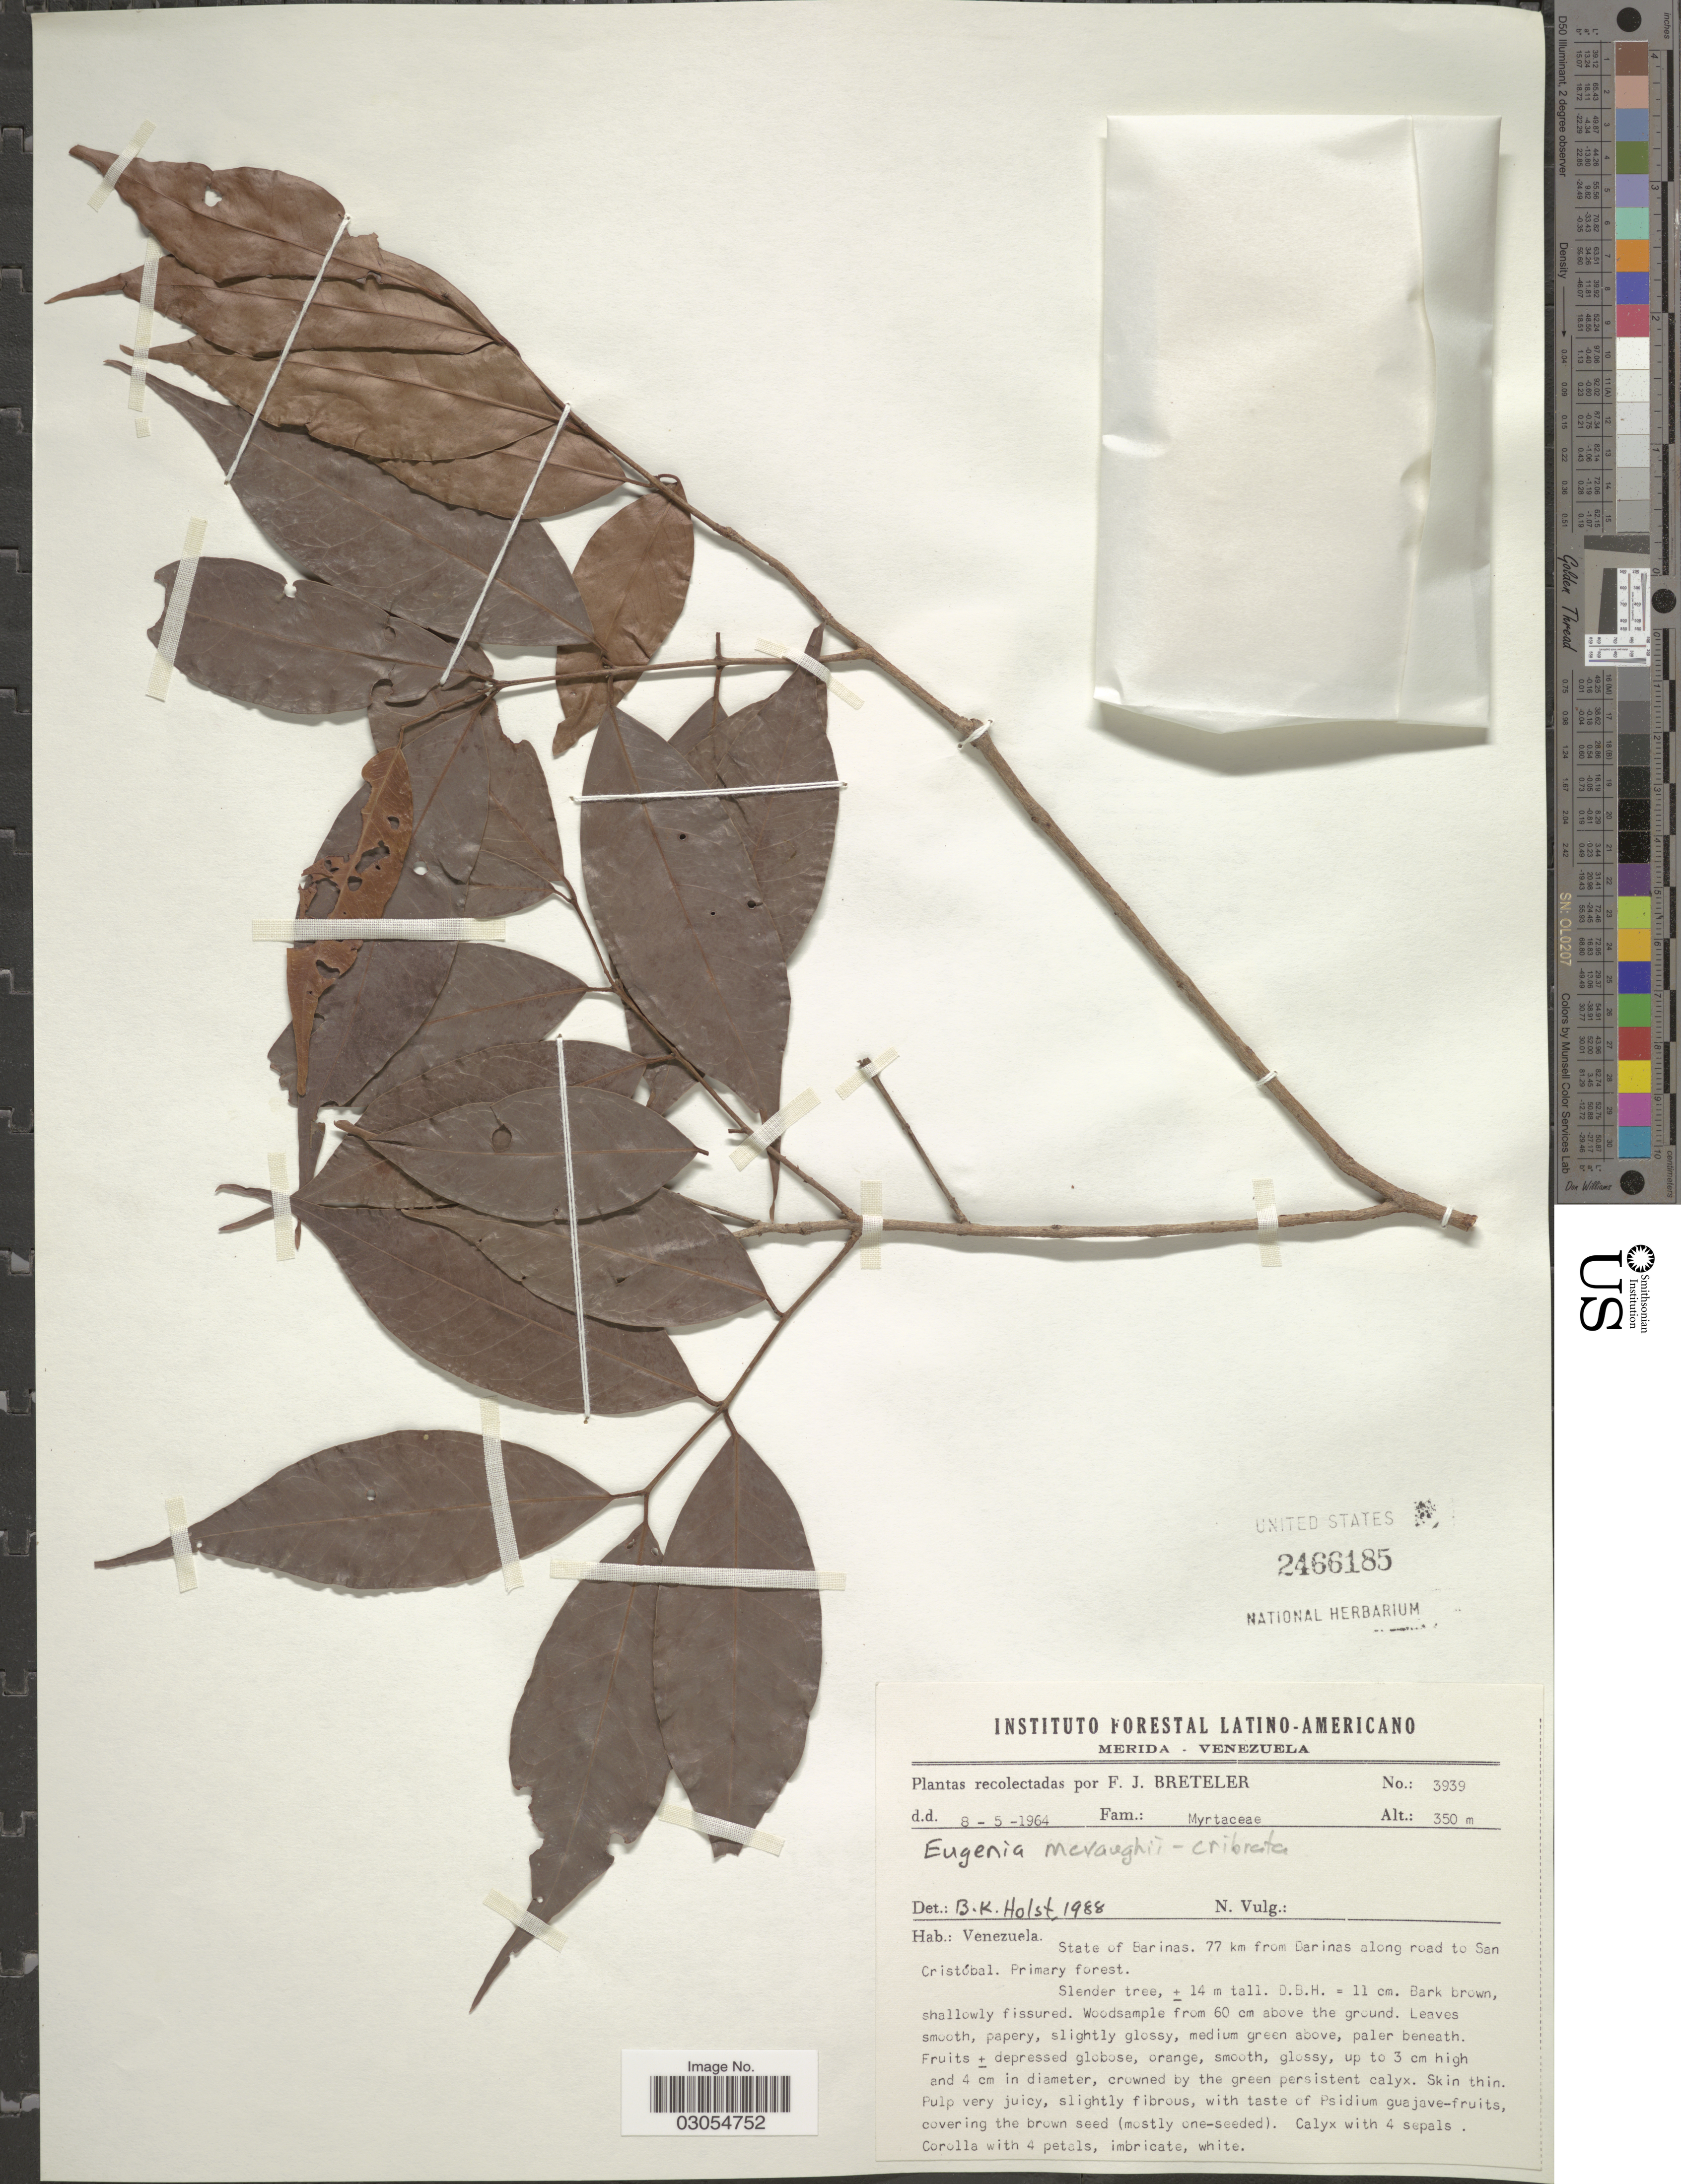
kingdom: Plantae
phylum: Tracheophyta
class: Magnoliopsida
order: Myrtales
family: Myrtaceae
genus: Eugenia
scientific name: Eugenia mcvaughii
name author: Steyerm. & Lasser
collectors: F. J. Breteler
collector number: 3939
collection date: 1964-05-08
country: Venezuela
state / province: Barinas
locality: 77 km from Barinas along road to San Cristóbal.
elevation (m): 350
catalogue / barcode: US 2466185